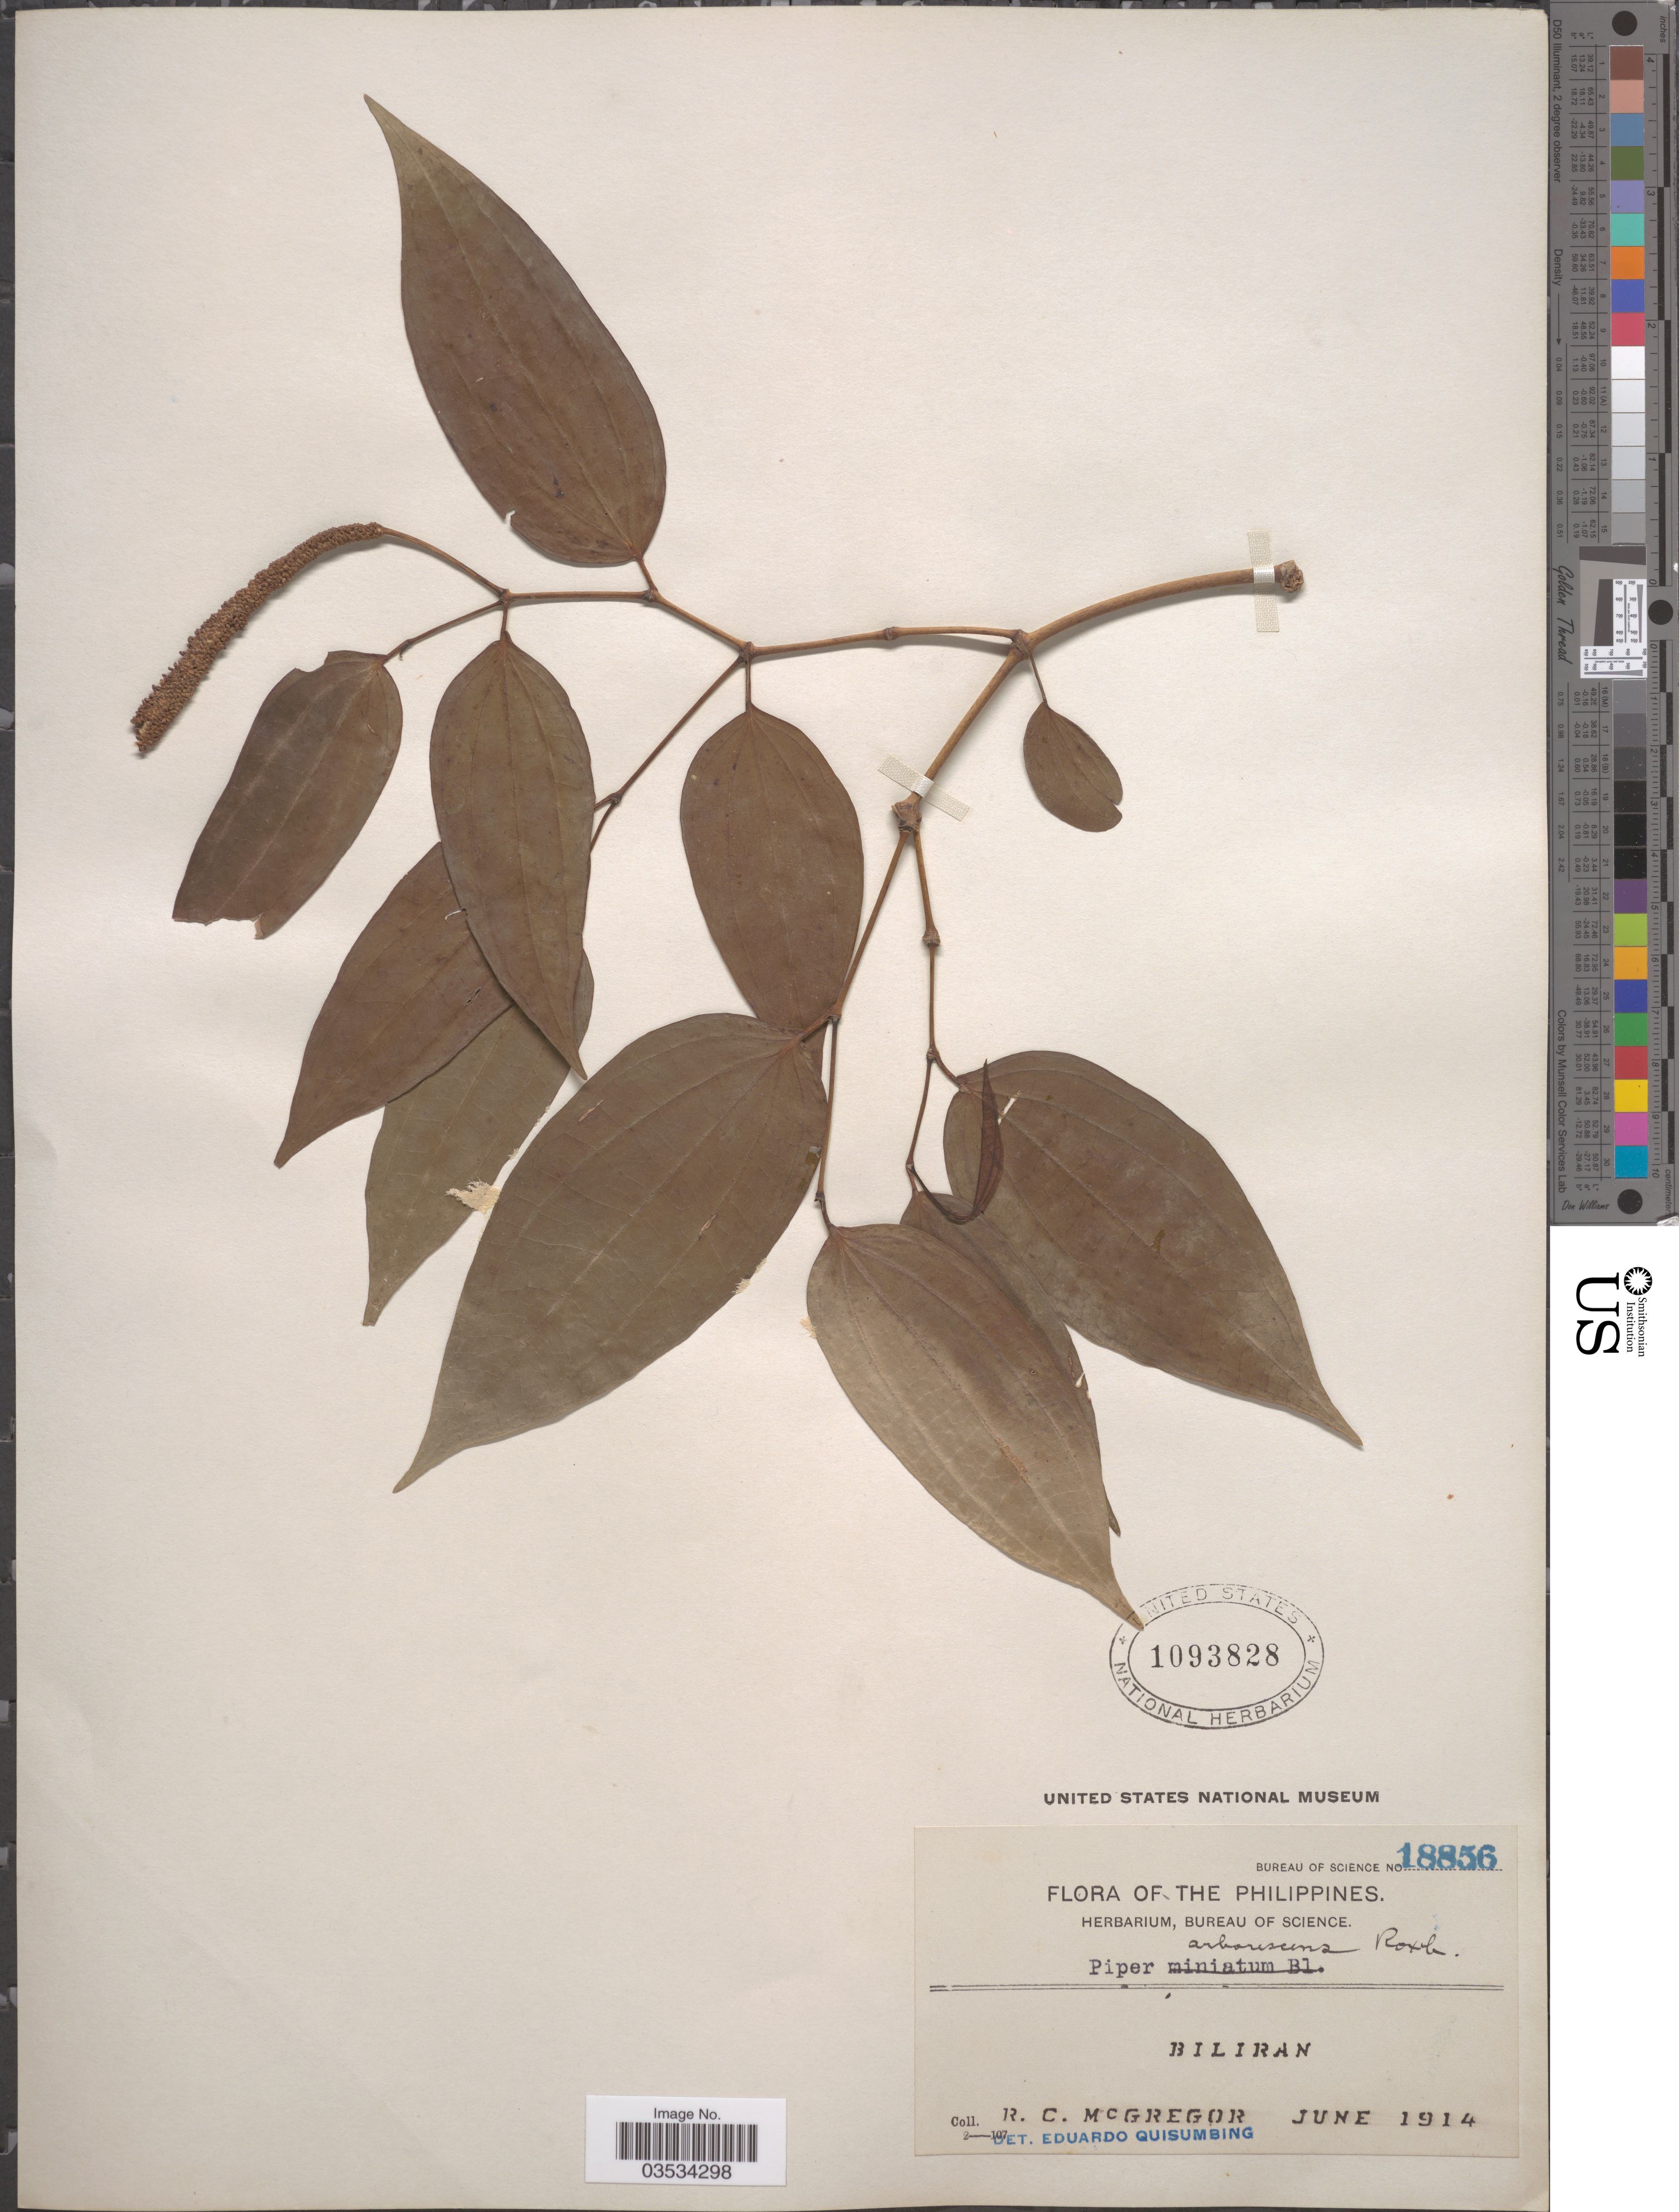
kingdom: Plantae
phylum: Tracheophyta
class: Magnoliopsida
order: Piperales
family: Piperaceae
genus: Piper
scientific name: Piper arborescens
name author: Roxb.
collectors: R. C. McGregor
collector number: Bureau of Science 18856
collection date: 1914-06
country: Philippines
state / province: Eastern Visayas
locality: Biliran.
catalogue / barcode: US 1093828